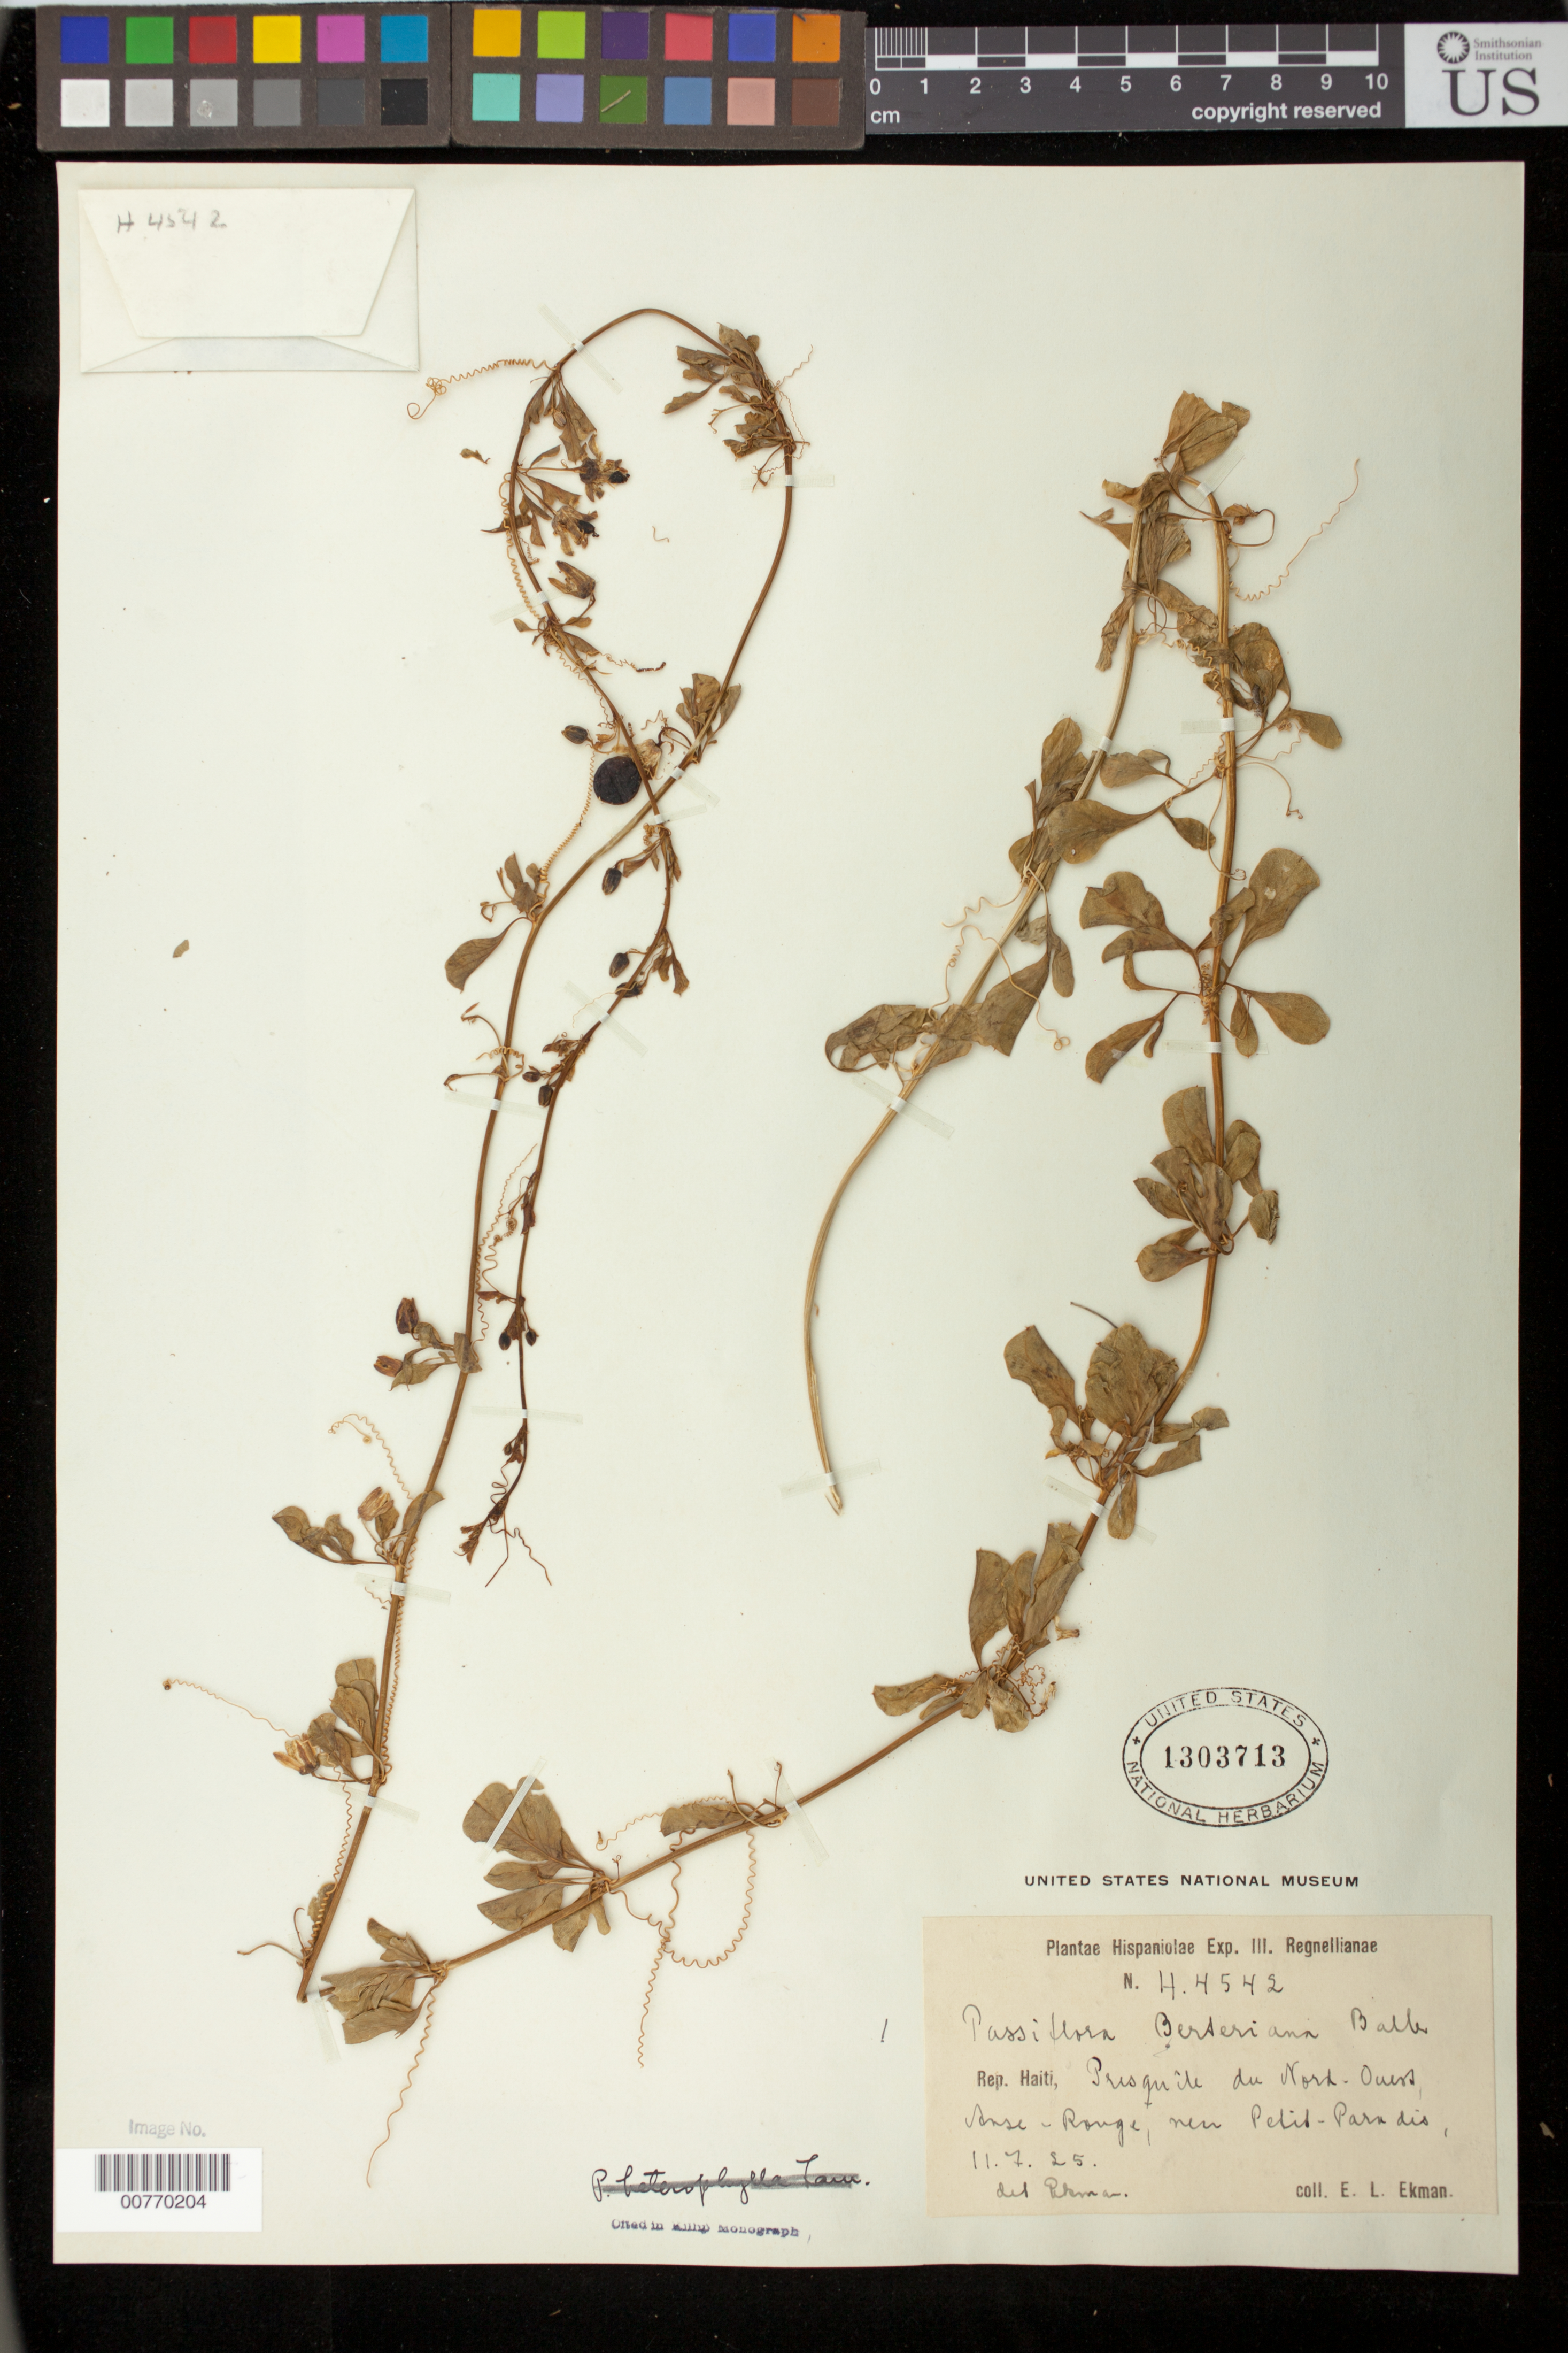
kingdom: Plantae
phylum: Tracheophyta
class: Magnoliopsida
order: Malpighiales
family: Passifloraceae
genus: Passiflora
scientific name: Passiflora berteroana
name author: Balb. in DC.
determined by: Killip, Ellsworth P.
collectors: E. L. Ekman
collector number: H 4542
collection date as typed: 11 Jul 1925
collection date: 1925-07-11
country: Haiti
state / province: Ouest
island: Hispaniola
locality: Presquile du Nord-Ouest, Anse-Rouge, near Petit-Parndis.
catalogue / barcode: US 1303713